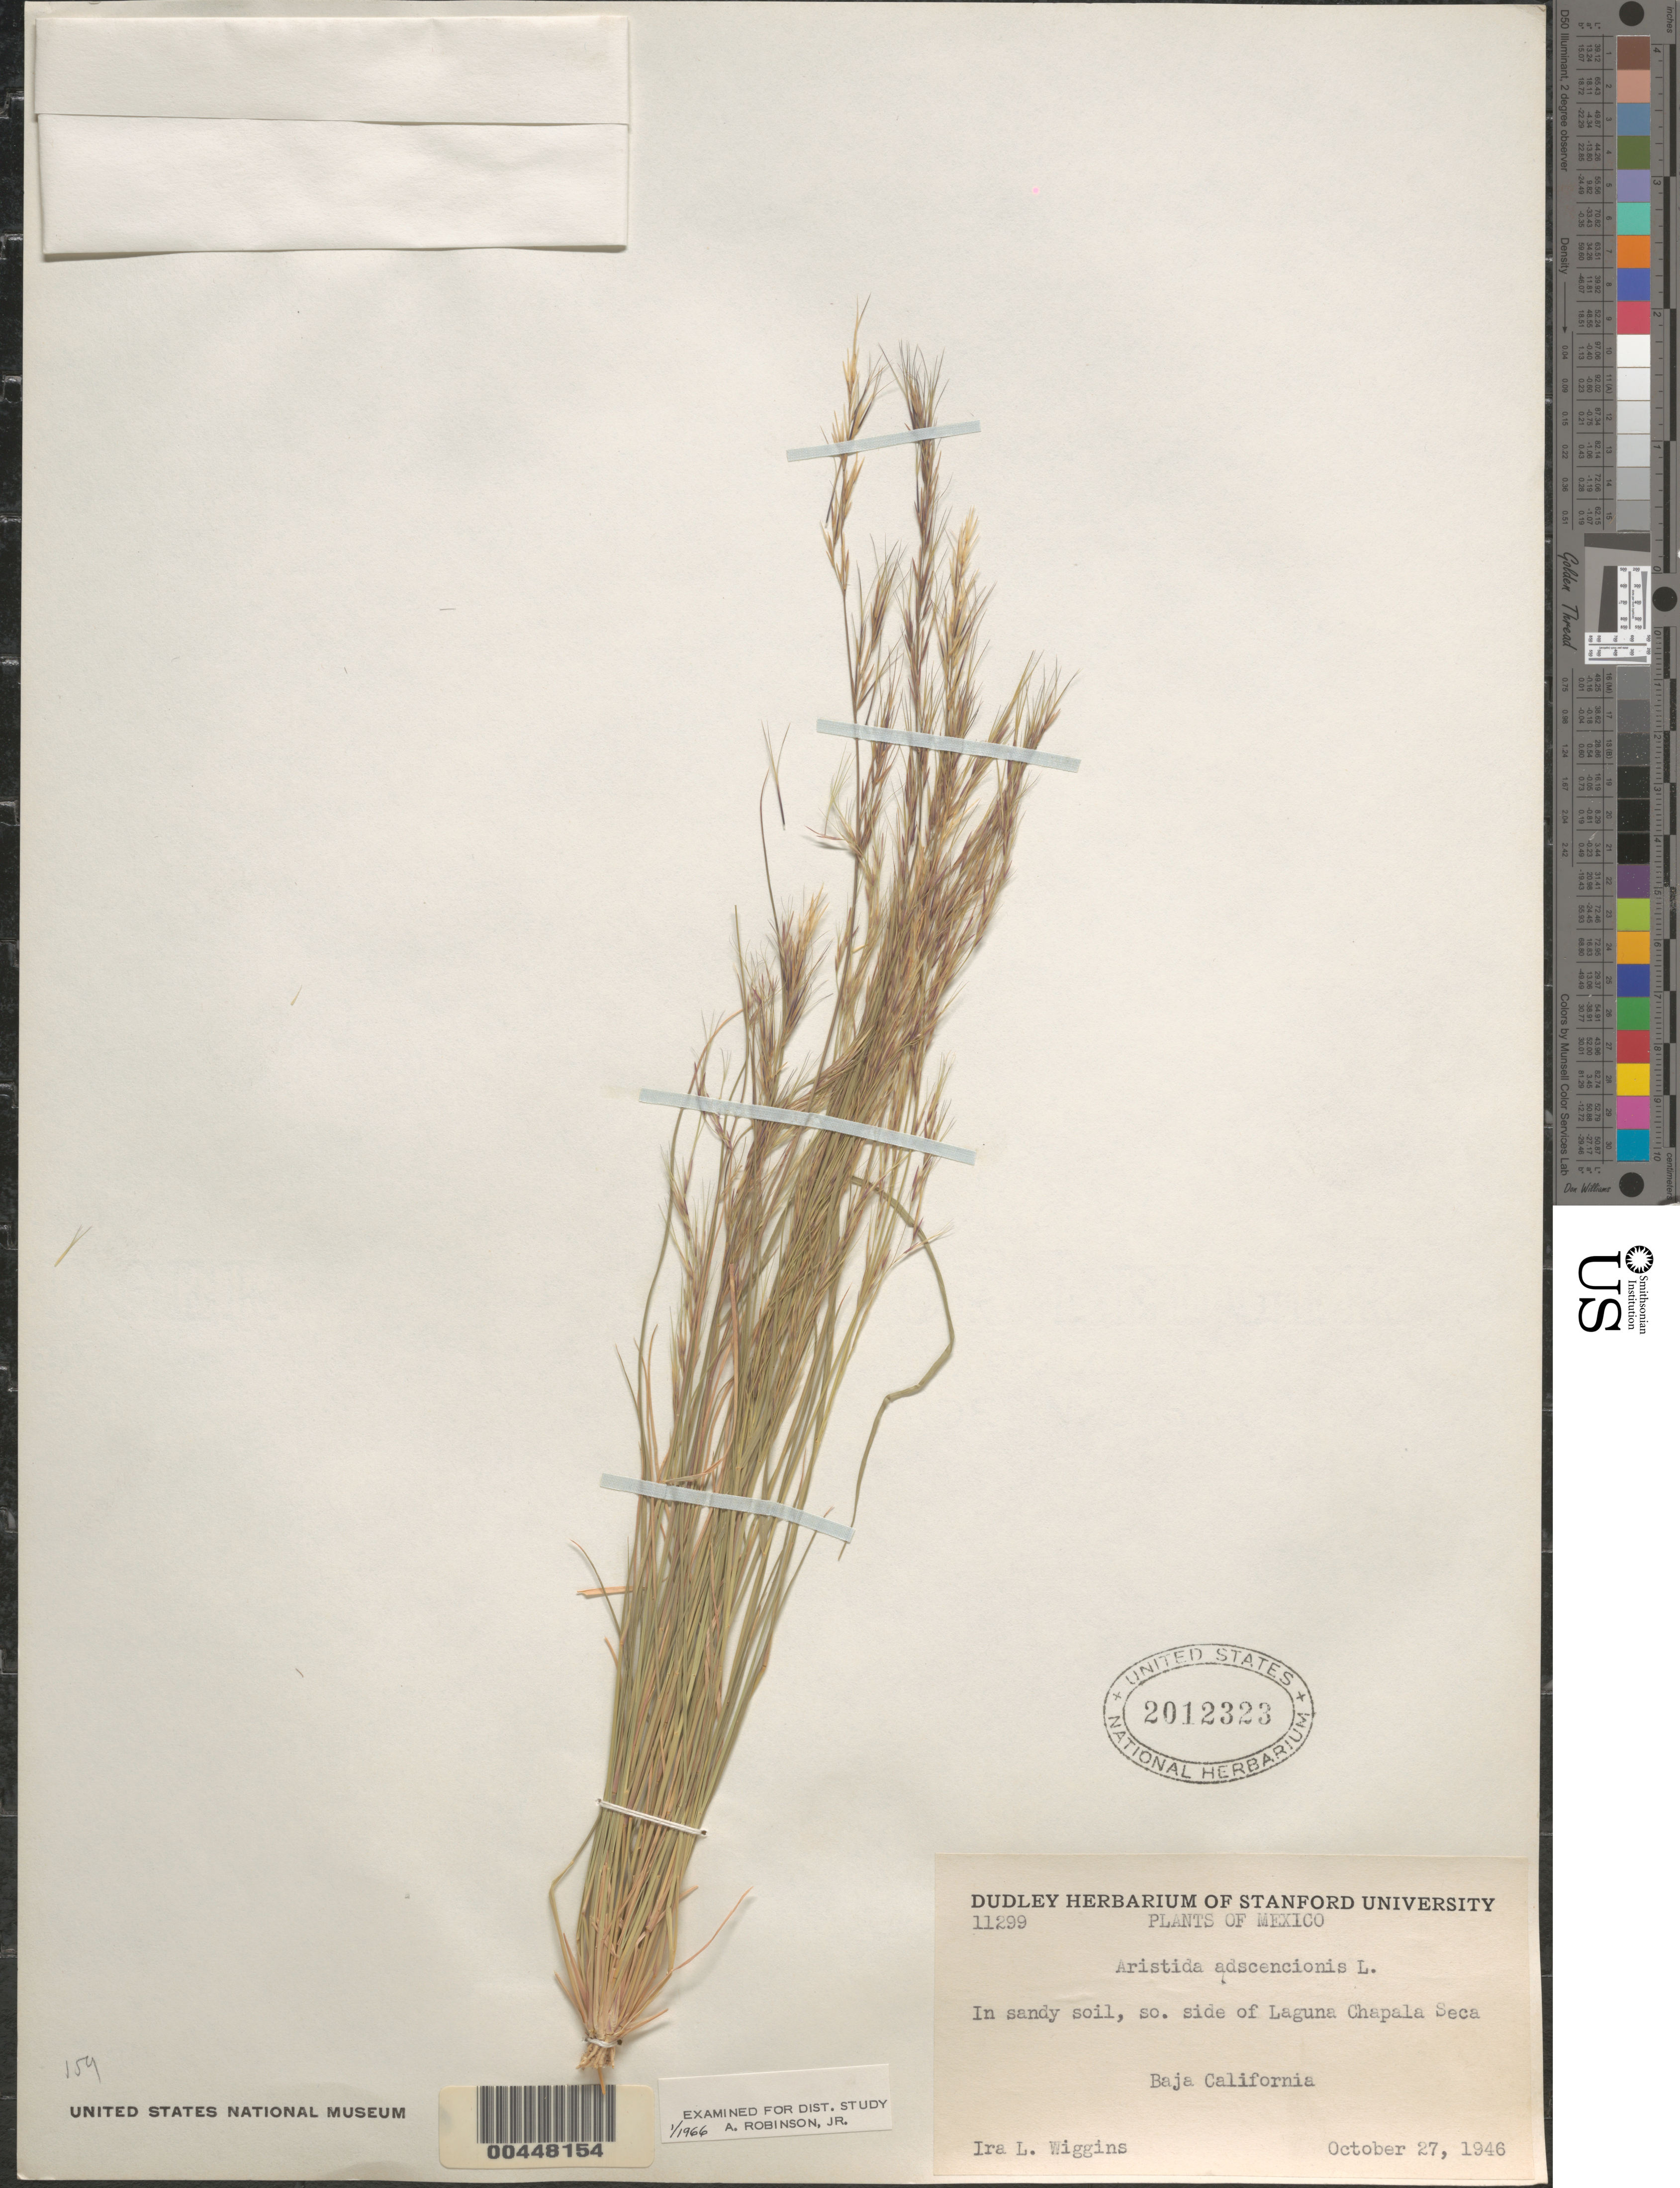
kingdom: Plantae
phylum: Tracheophyta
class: Liliopsida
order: Poales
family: Poaceae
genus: Aristida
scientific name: Aristida adscensionis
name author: L.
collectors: I. L. Wiggins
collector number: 11299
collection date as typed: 27 Oct 1946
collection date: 1946-10-27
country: Mexico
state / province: Baja California Norte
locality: S side of Laguna Chapala Seca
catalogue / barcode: US 2012323